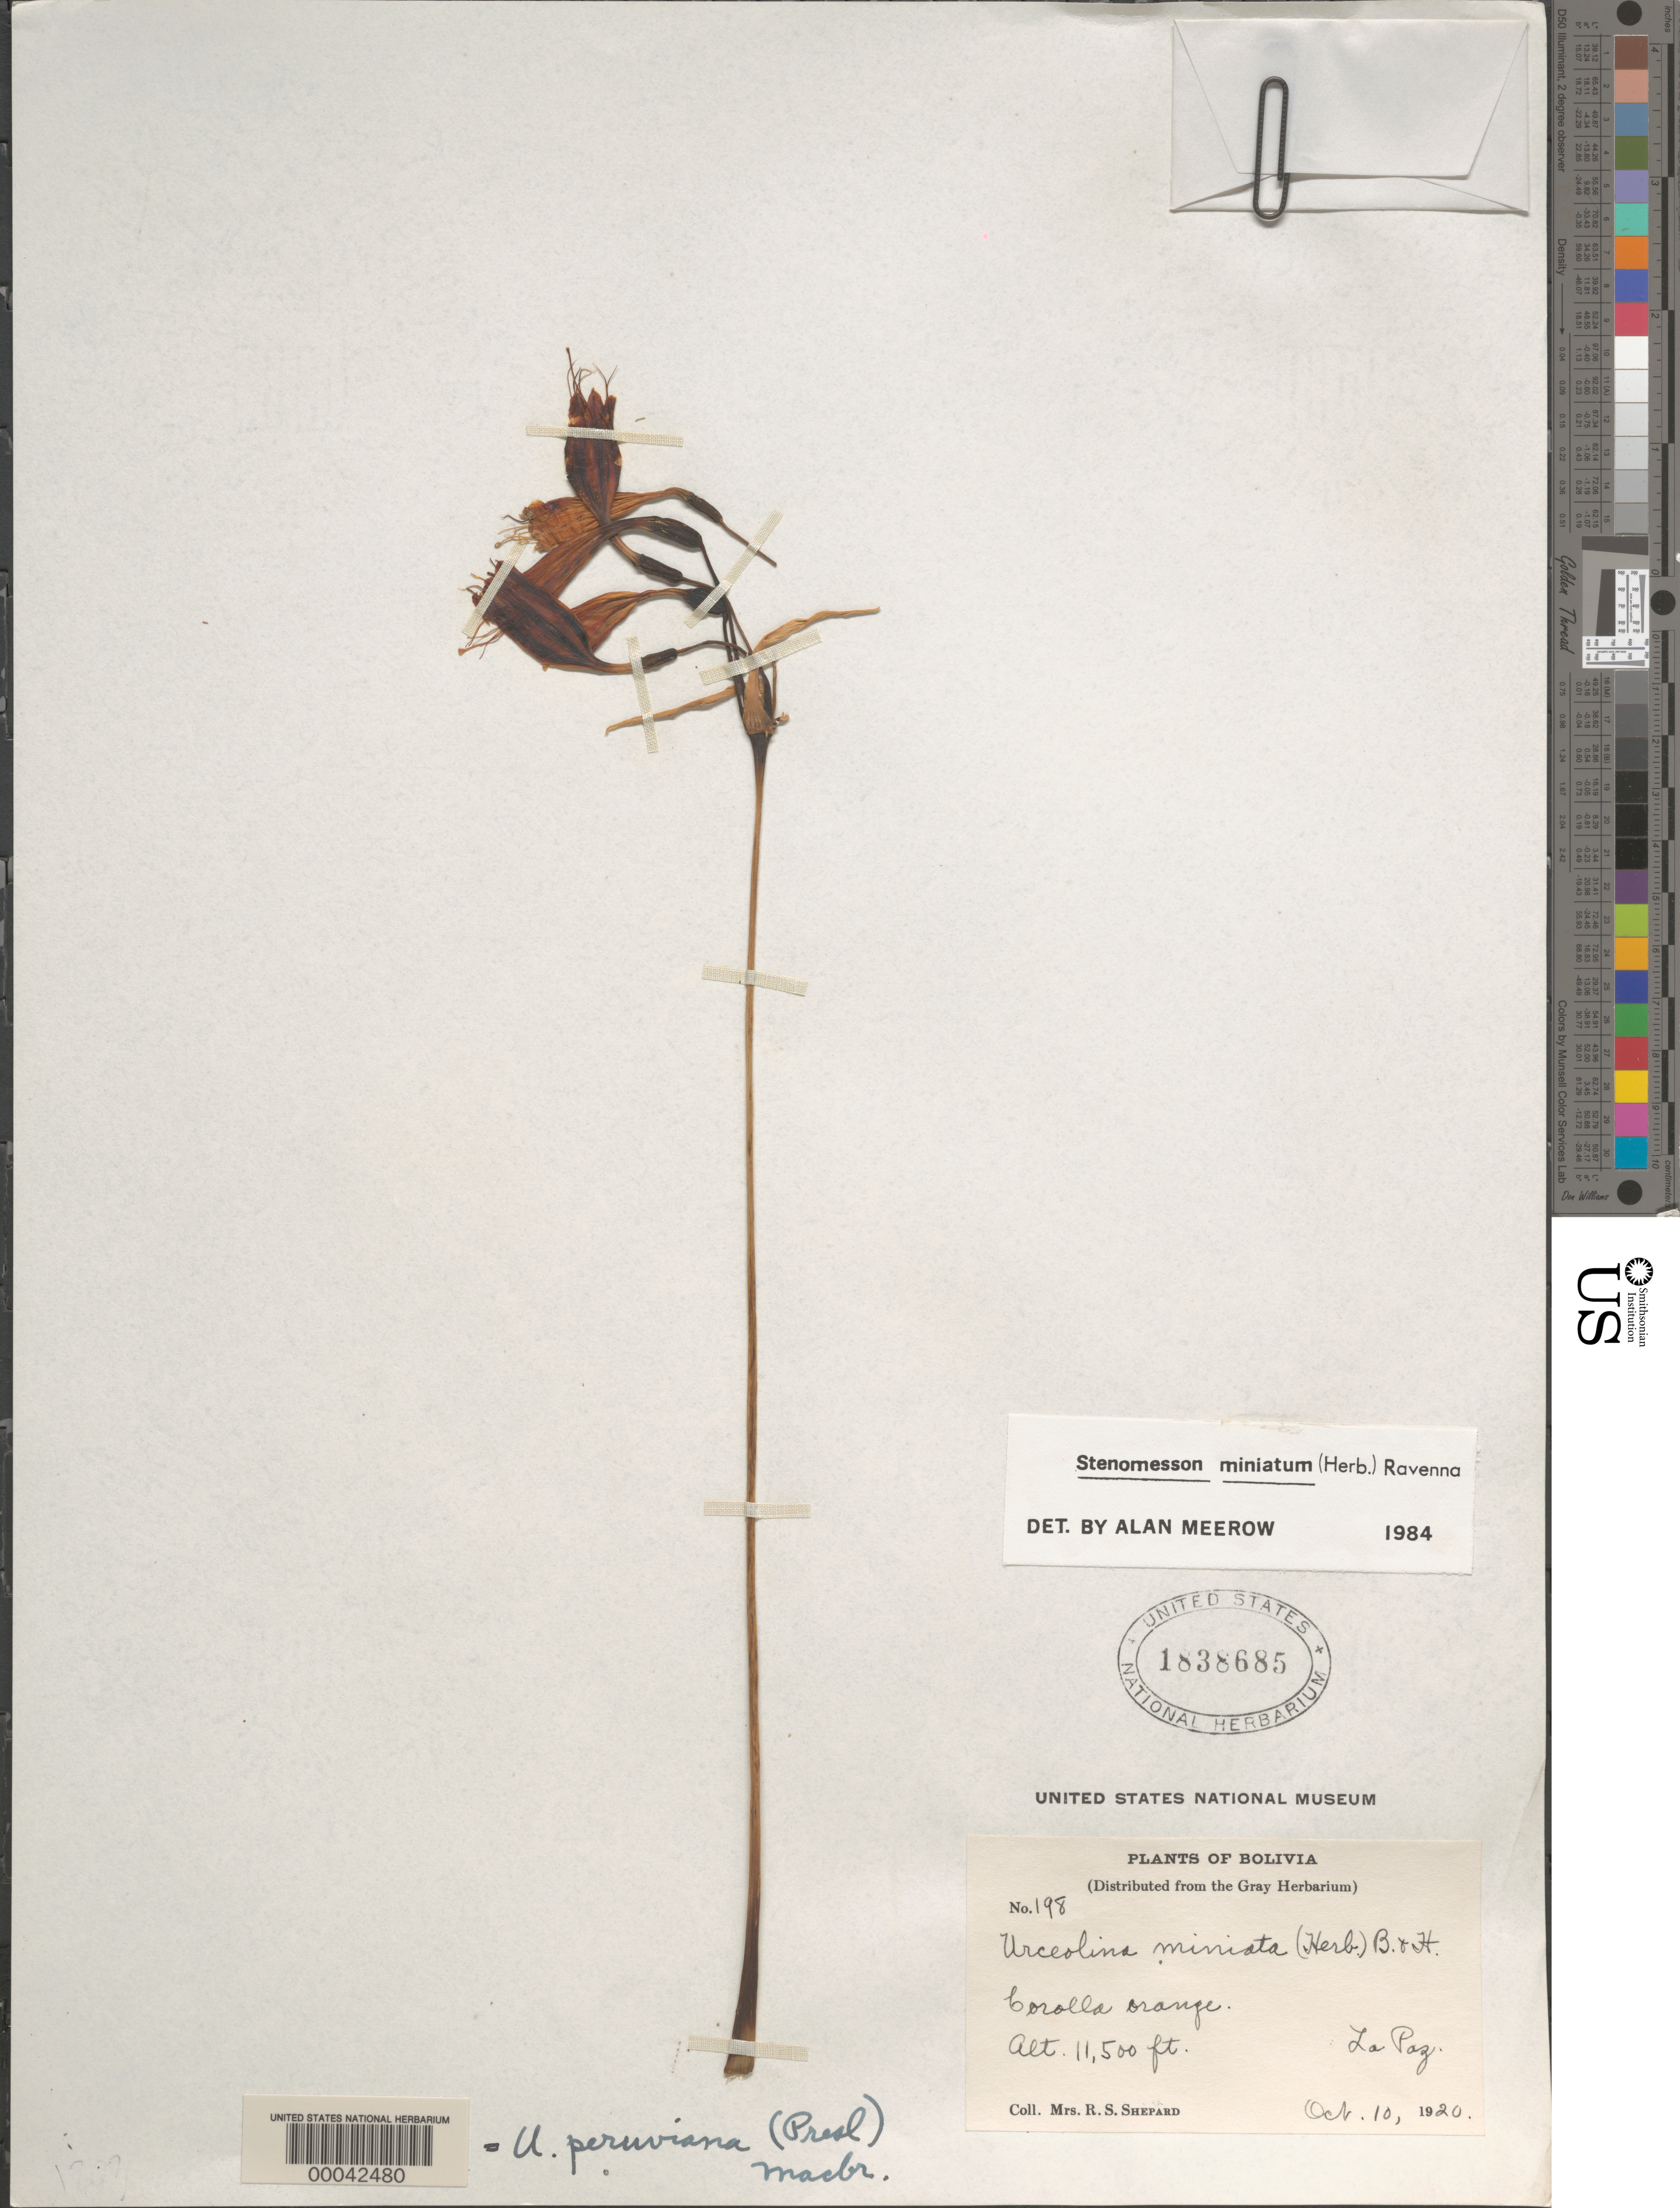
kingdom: Plantae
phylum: Tracheophyta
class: Liliopsida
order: Asparagales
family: Amaryllidaceae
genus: Stenomesson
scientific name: Stenomesson miniatum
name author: (Herb.) Ravenna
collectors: R. Shepard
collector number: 198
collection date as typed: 10 Oct 1920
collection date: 1920-10-10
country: Bolivia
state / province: La Paz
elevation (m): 3505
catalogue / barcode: US 1838685